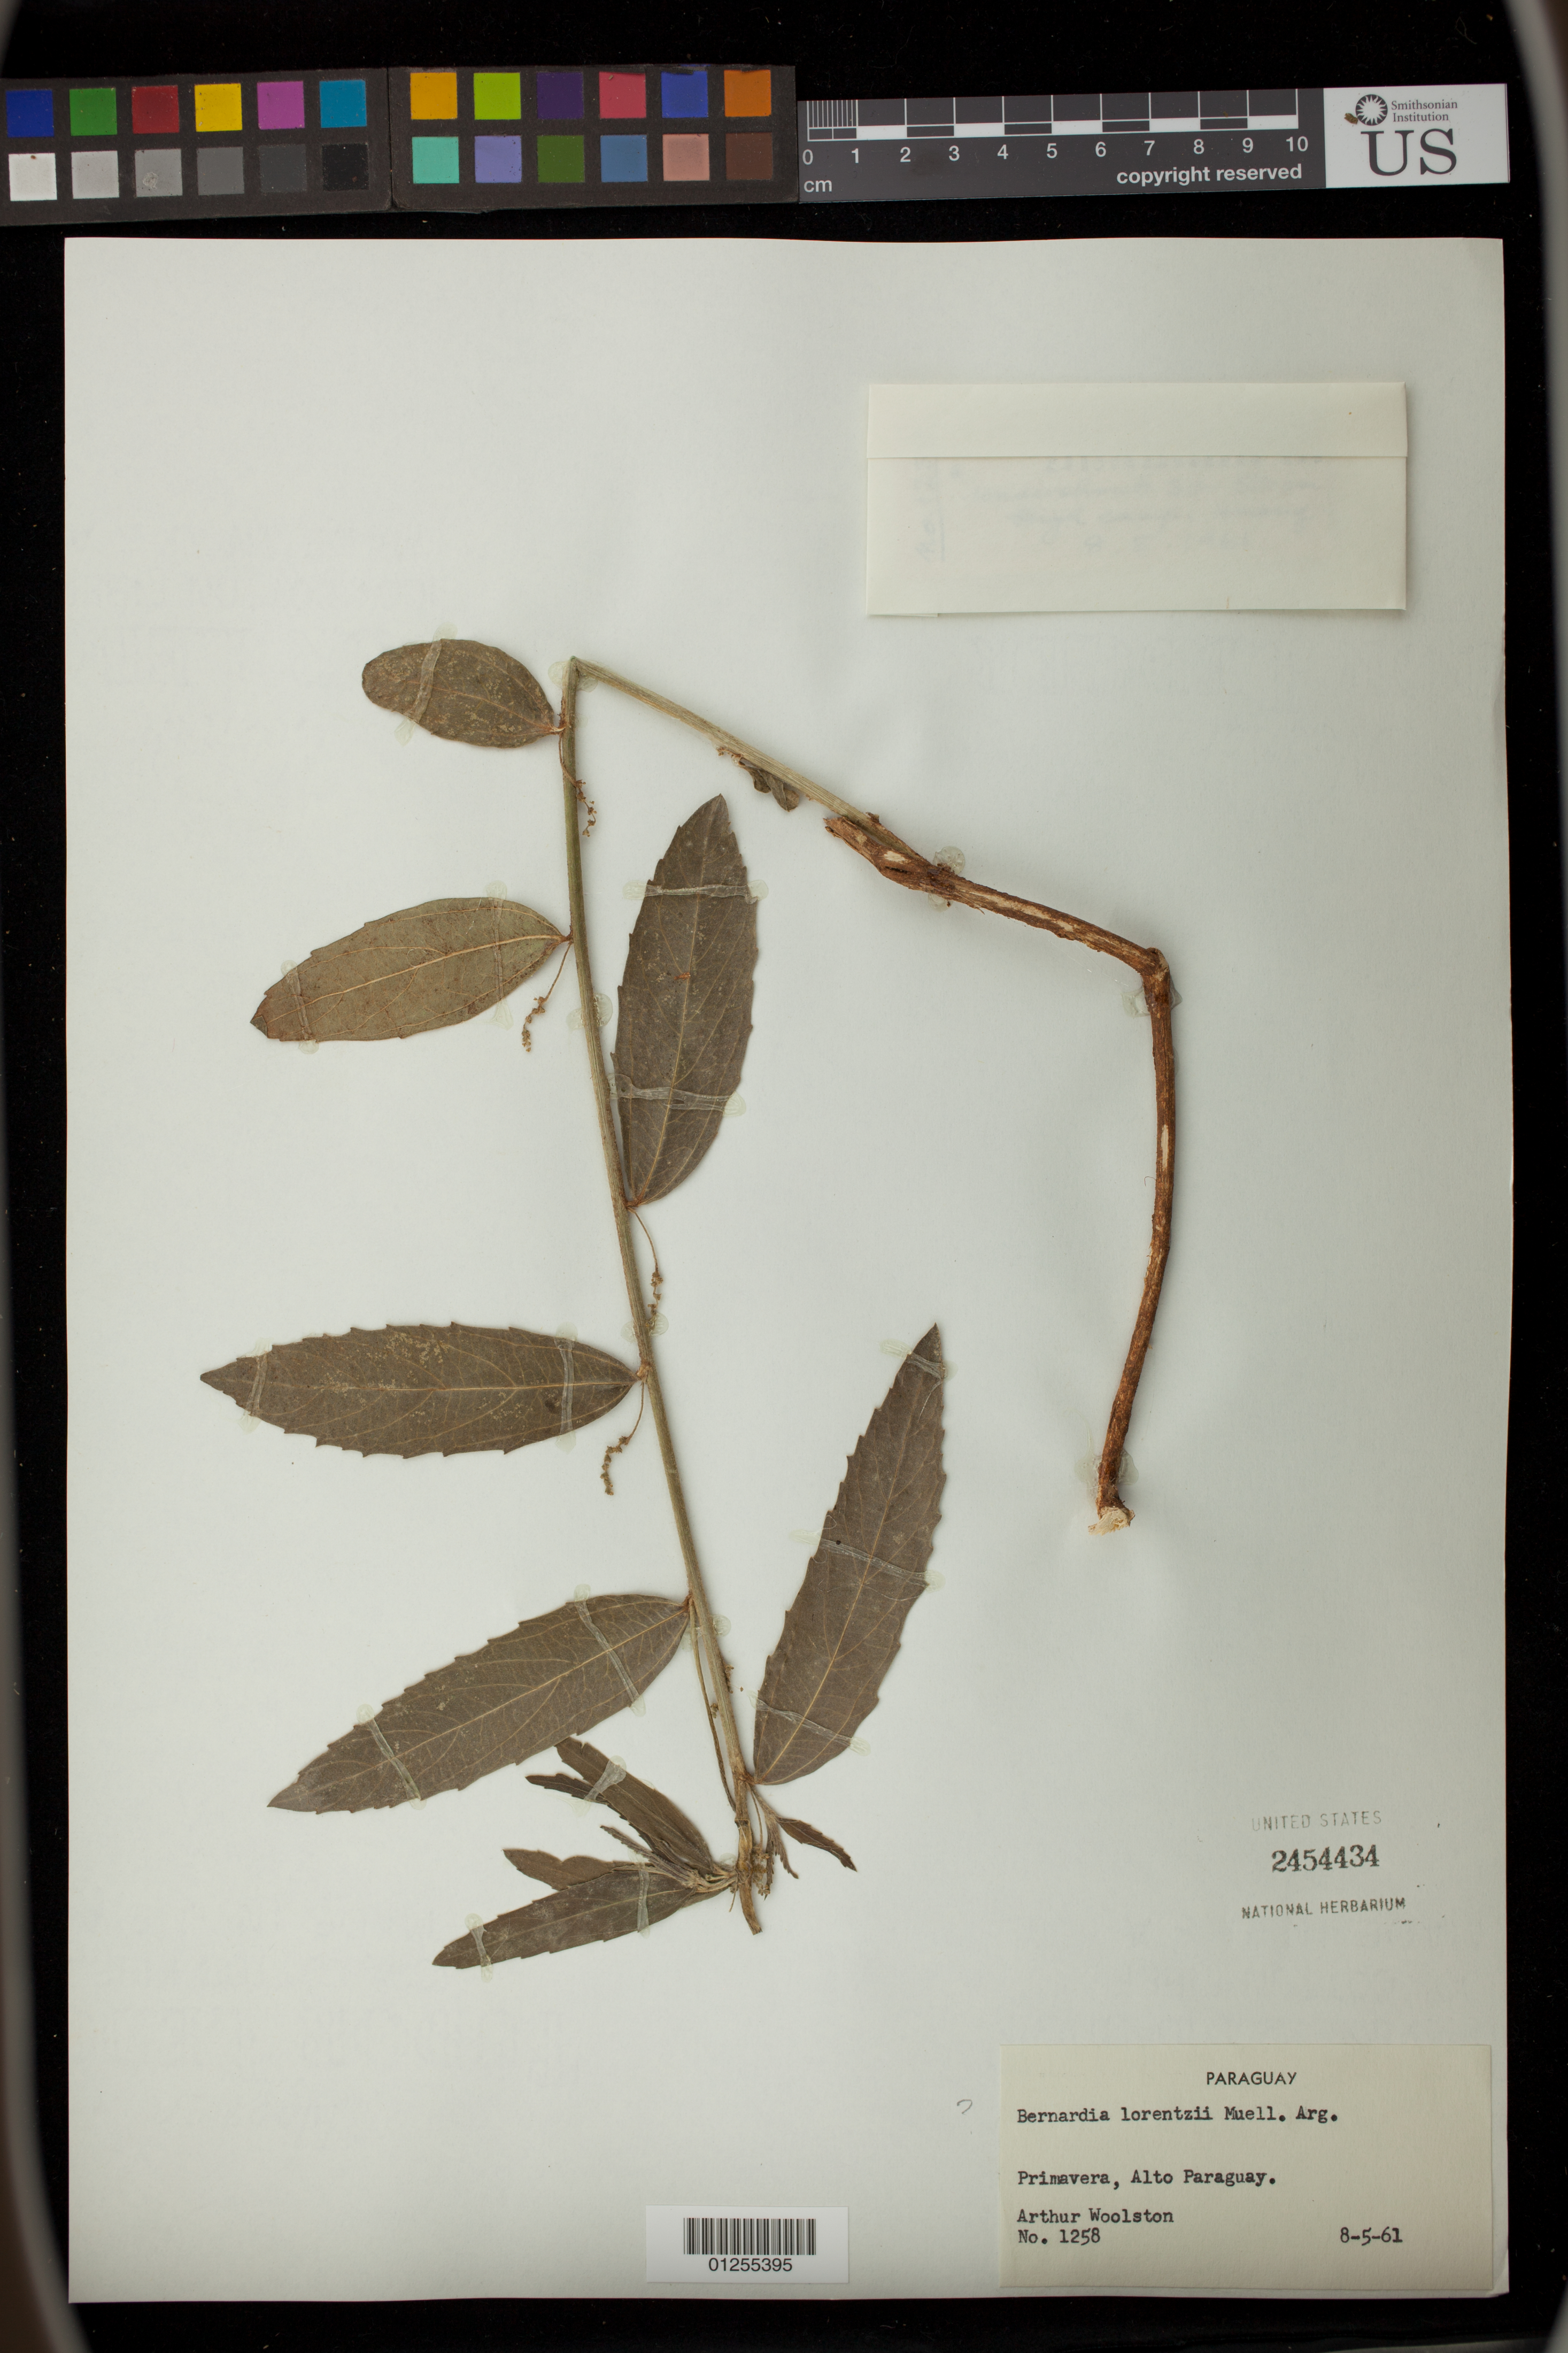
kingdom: Plantae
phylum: Tracheophyta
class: Magnoliopsida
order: Malpighiales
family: Euphorbiaceae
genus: Bernardia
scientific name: Bernardia lorentzii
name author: Müll. Arg.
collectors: A. L. Woolston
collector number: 1258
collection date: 1961-08-05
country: Paraguay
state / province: Alto Paraguay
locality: Primavera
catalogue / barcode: US 2454434